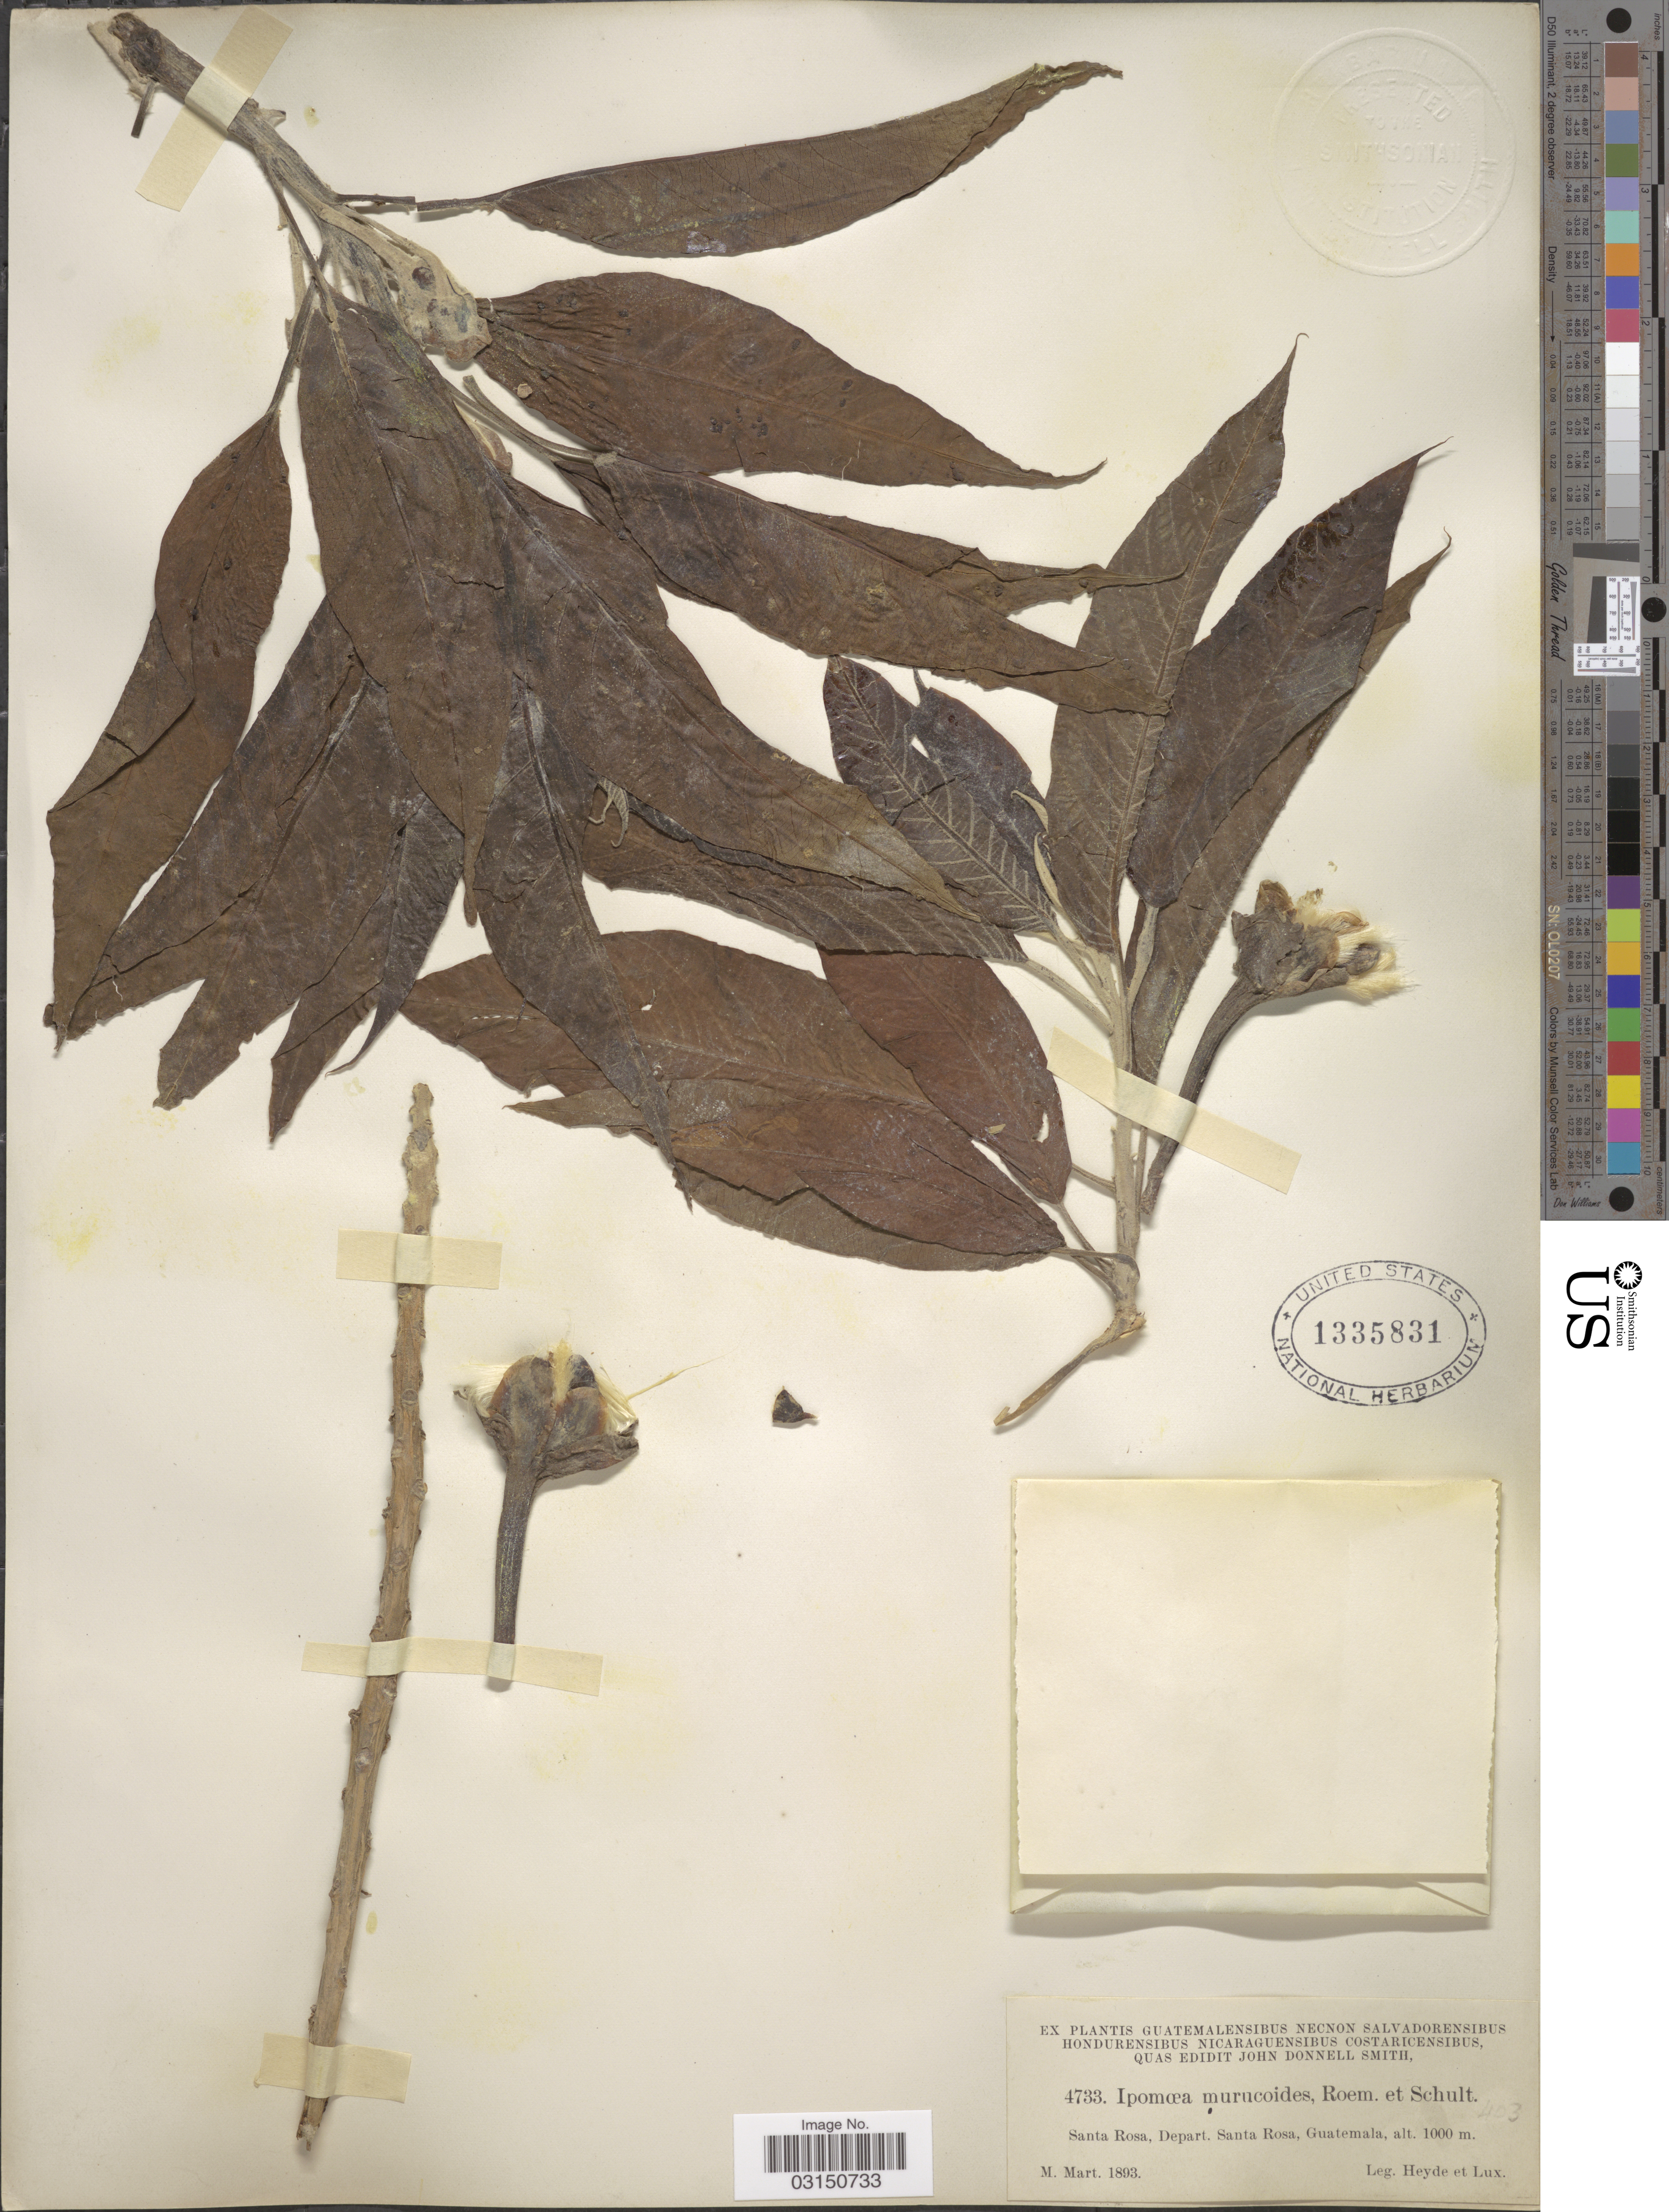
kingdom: Plantae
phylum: Tracheophyta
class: Magnoliopsida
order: Solanales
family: Convolvulaceae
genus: Ipomoea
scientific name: Ipomoea murucoides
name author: Roem. & Schult.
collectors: Heyde & Lux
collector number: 4733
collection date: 1893-03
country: Guatemala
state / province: Santa Rosa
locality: Santa Rosa, Depart. Santa Rosa.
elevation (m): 1000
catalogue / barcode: US 1335831